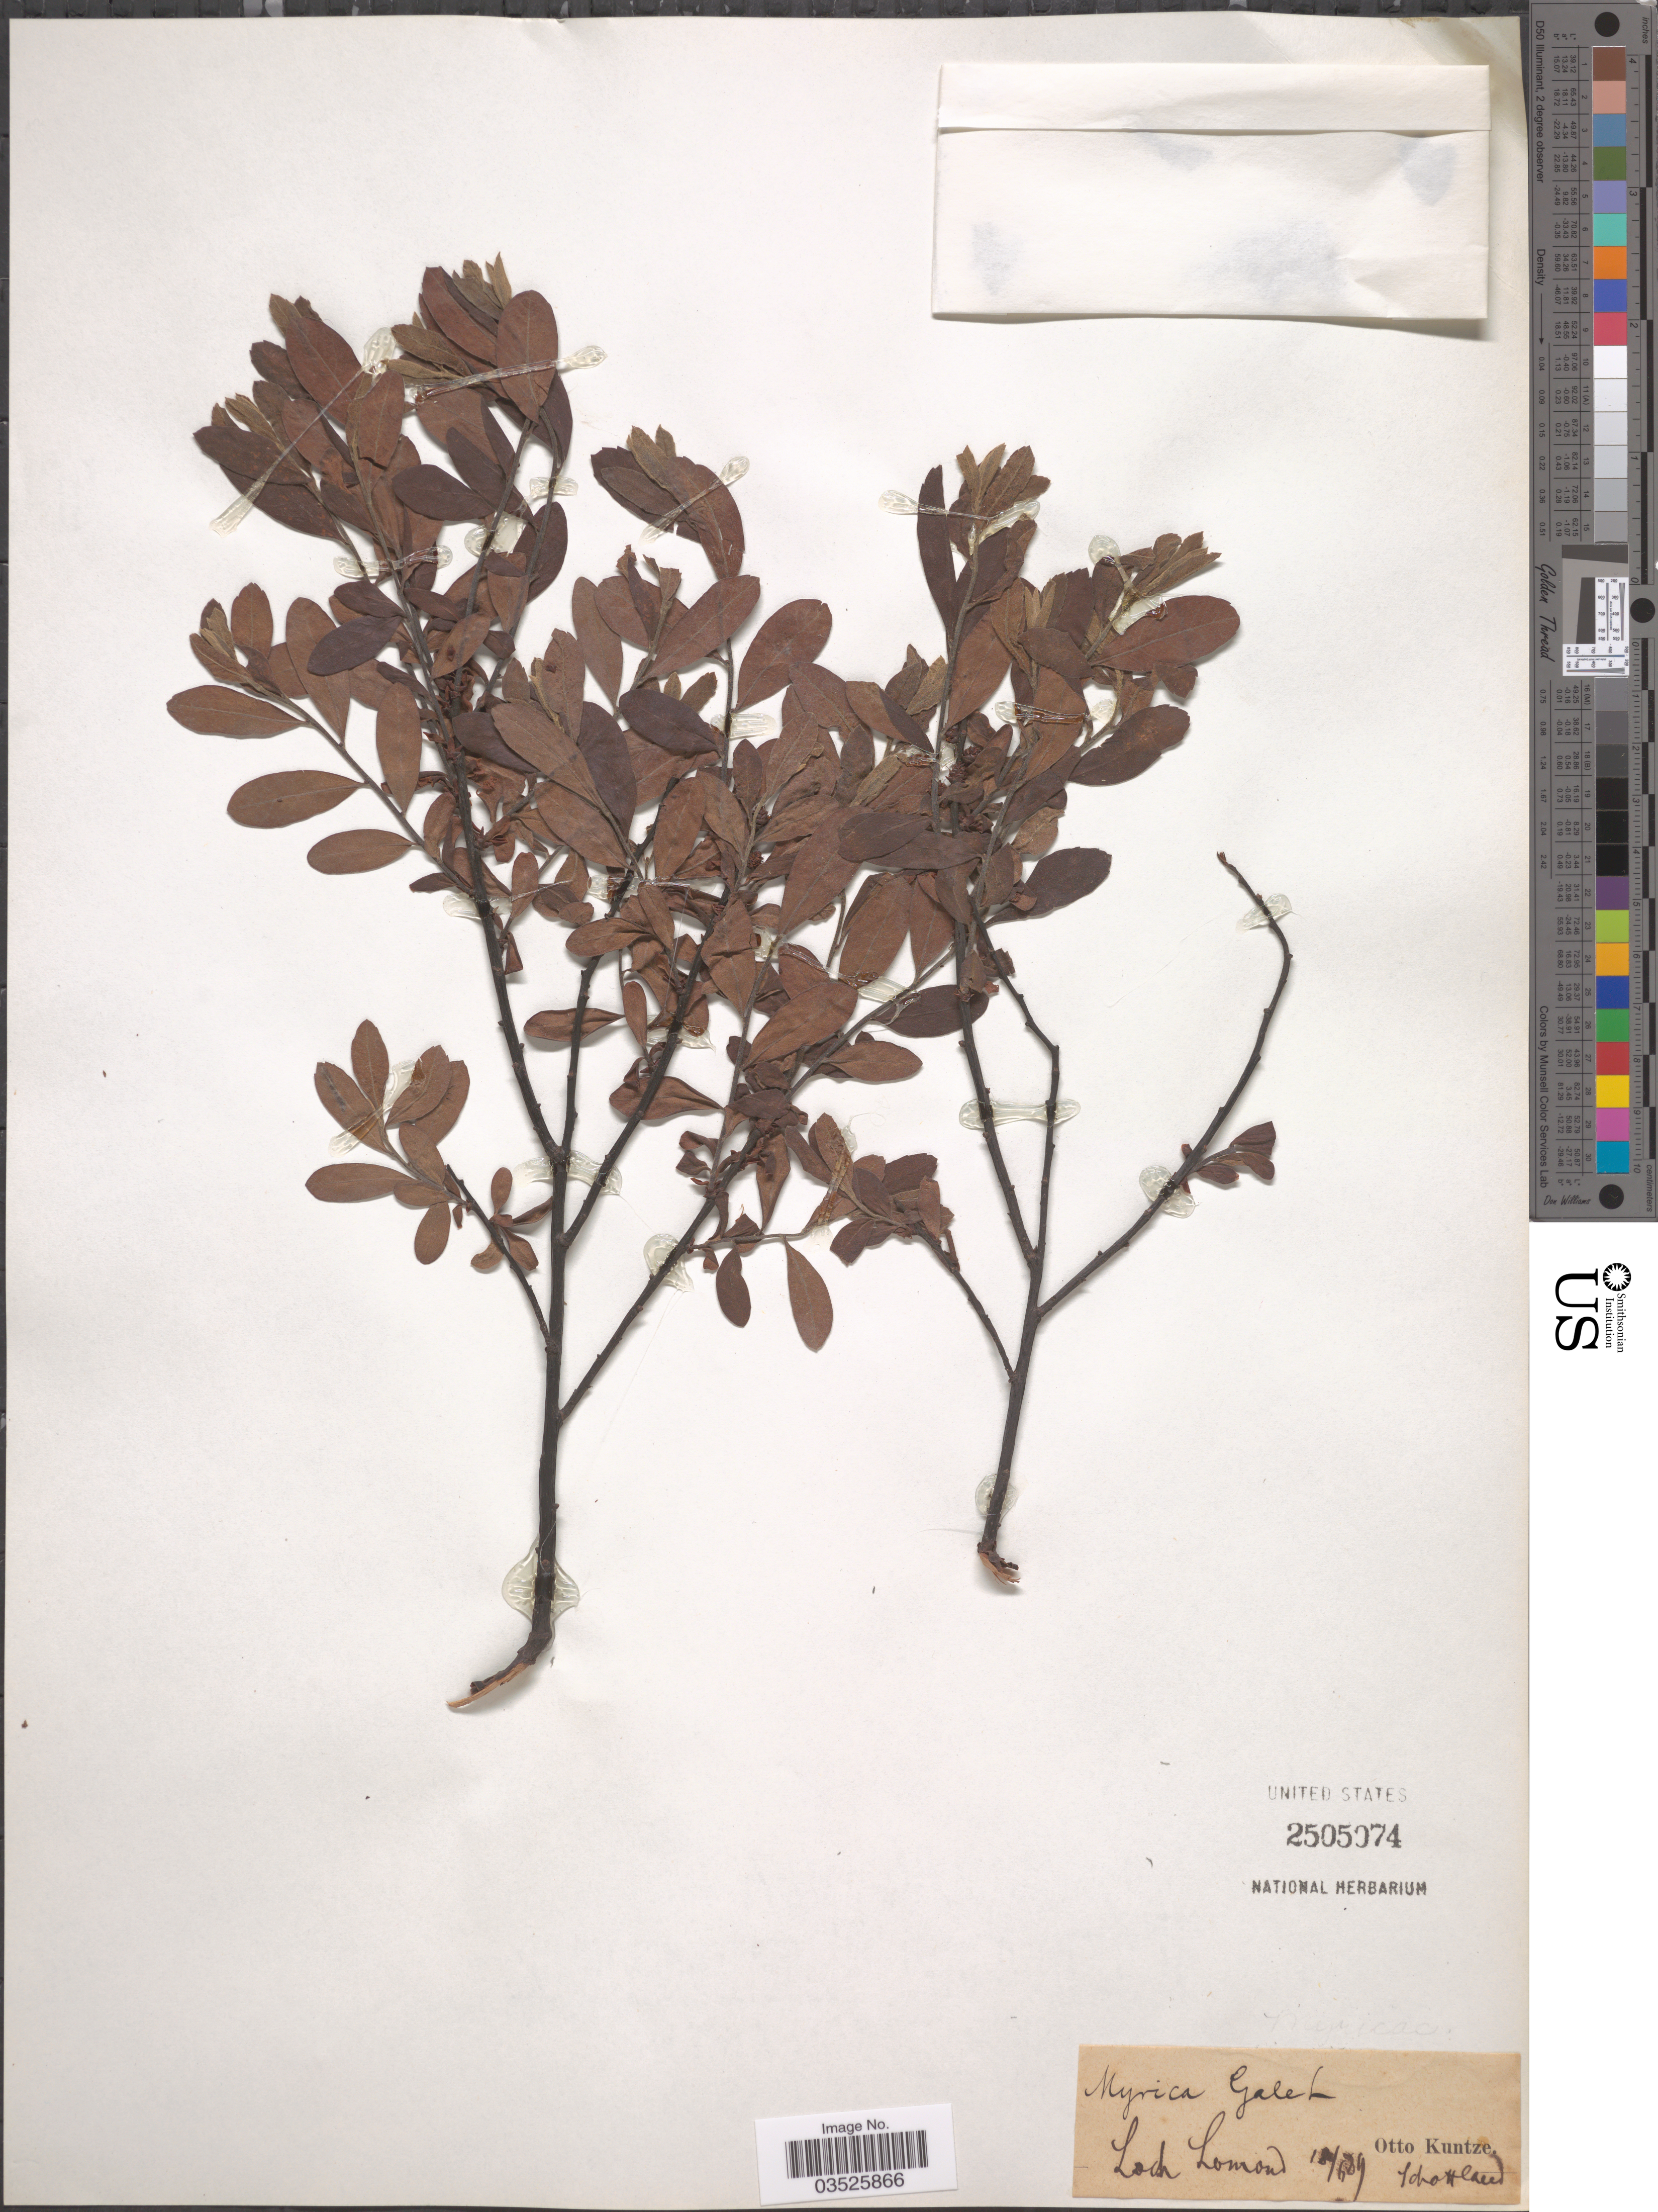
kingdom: Plantae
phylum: Tracheophyta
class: Magnoliopsida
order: Fagales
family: Myricaceae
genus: Myrica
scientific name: Myrica gale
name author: L.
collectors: C.E.O. Kuntze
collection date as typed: Transcribed d/m/y: 18/6/89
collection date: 1889-06-18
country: United Kingdom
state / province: Scotland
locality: Loch Lomond.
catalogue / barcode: US 2505074